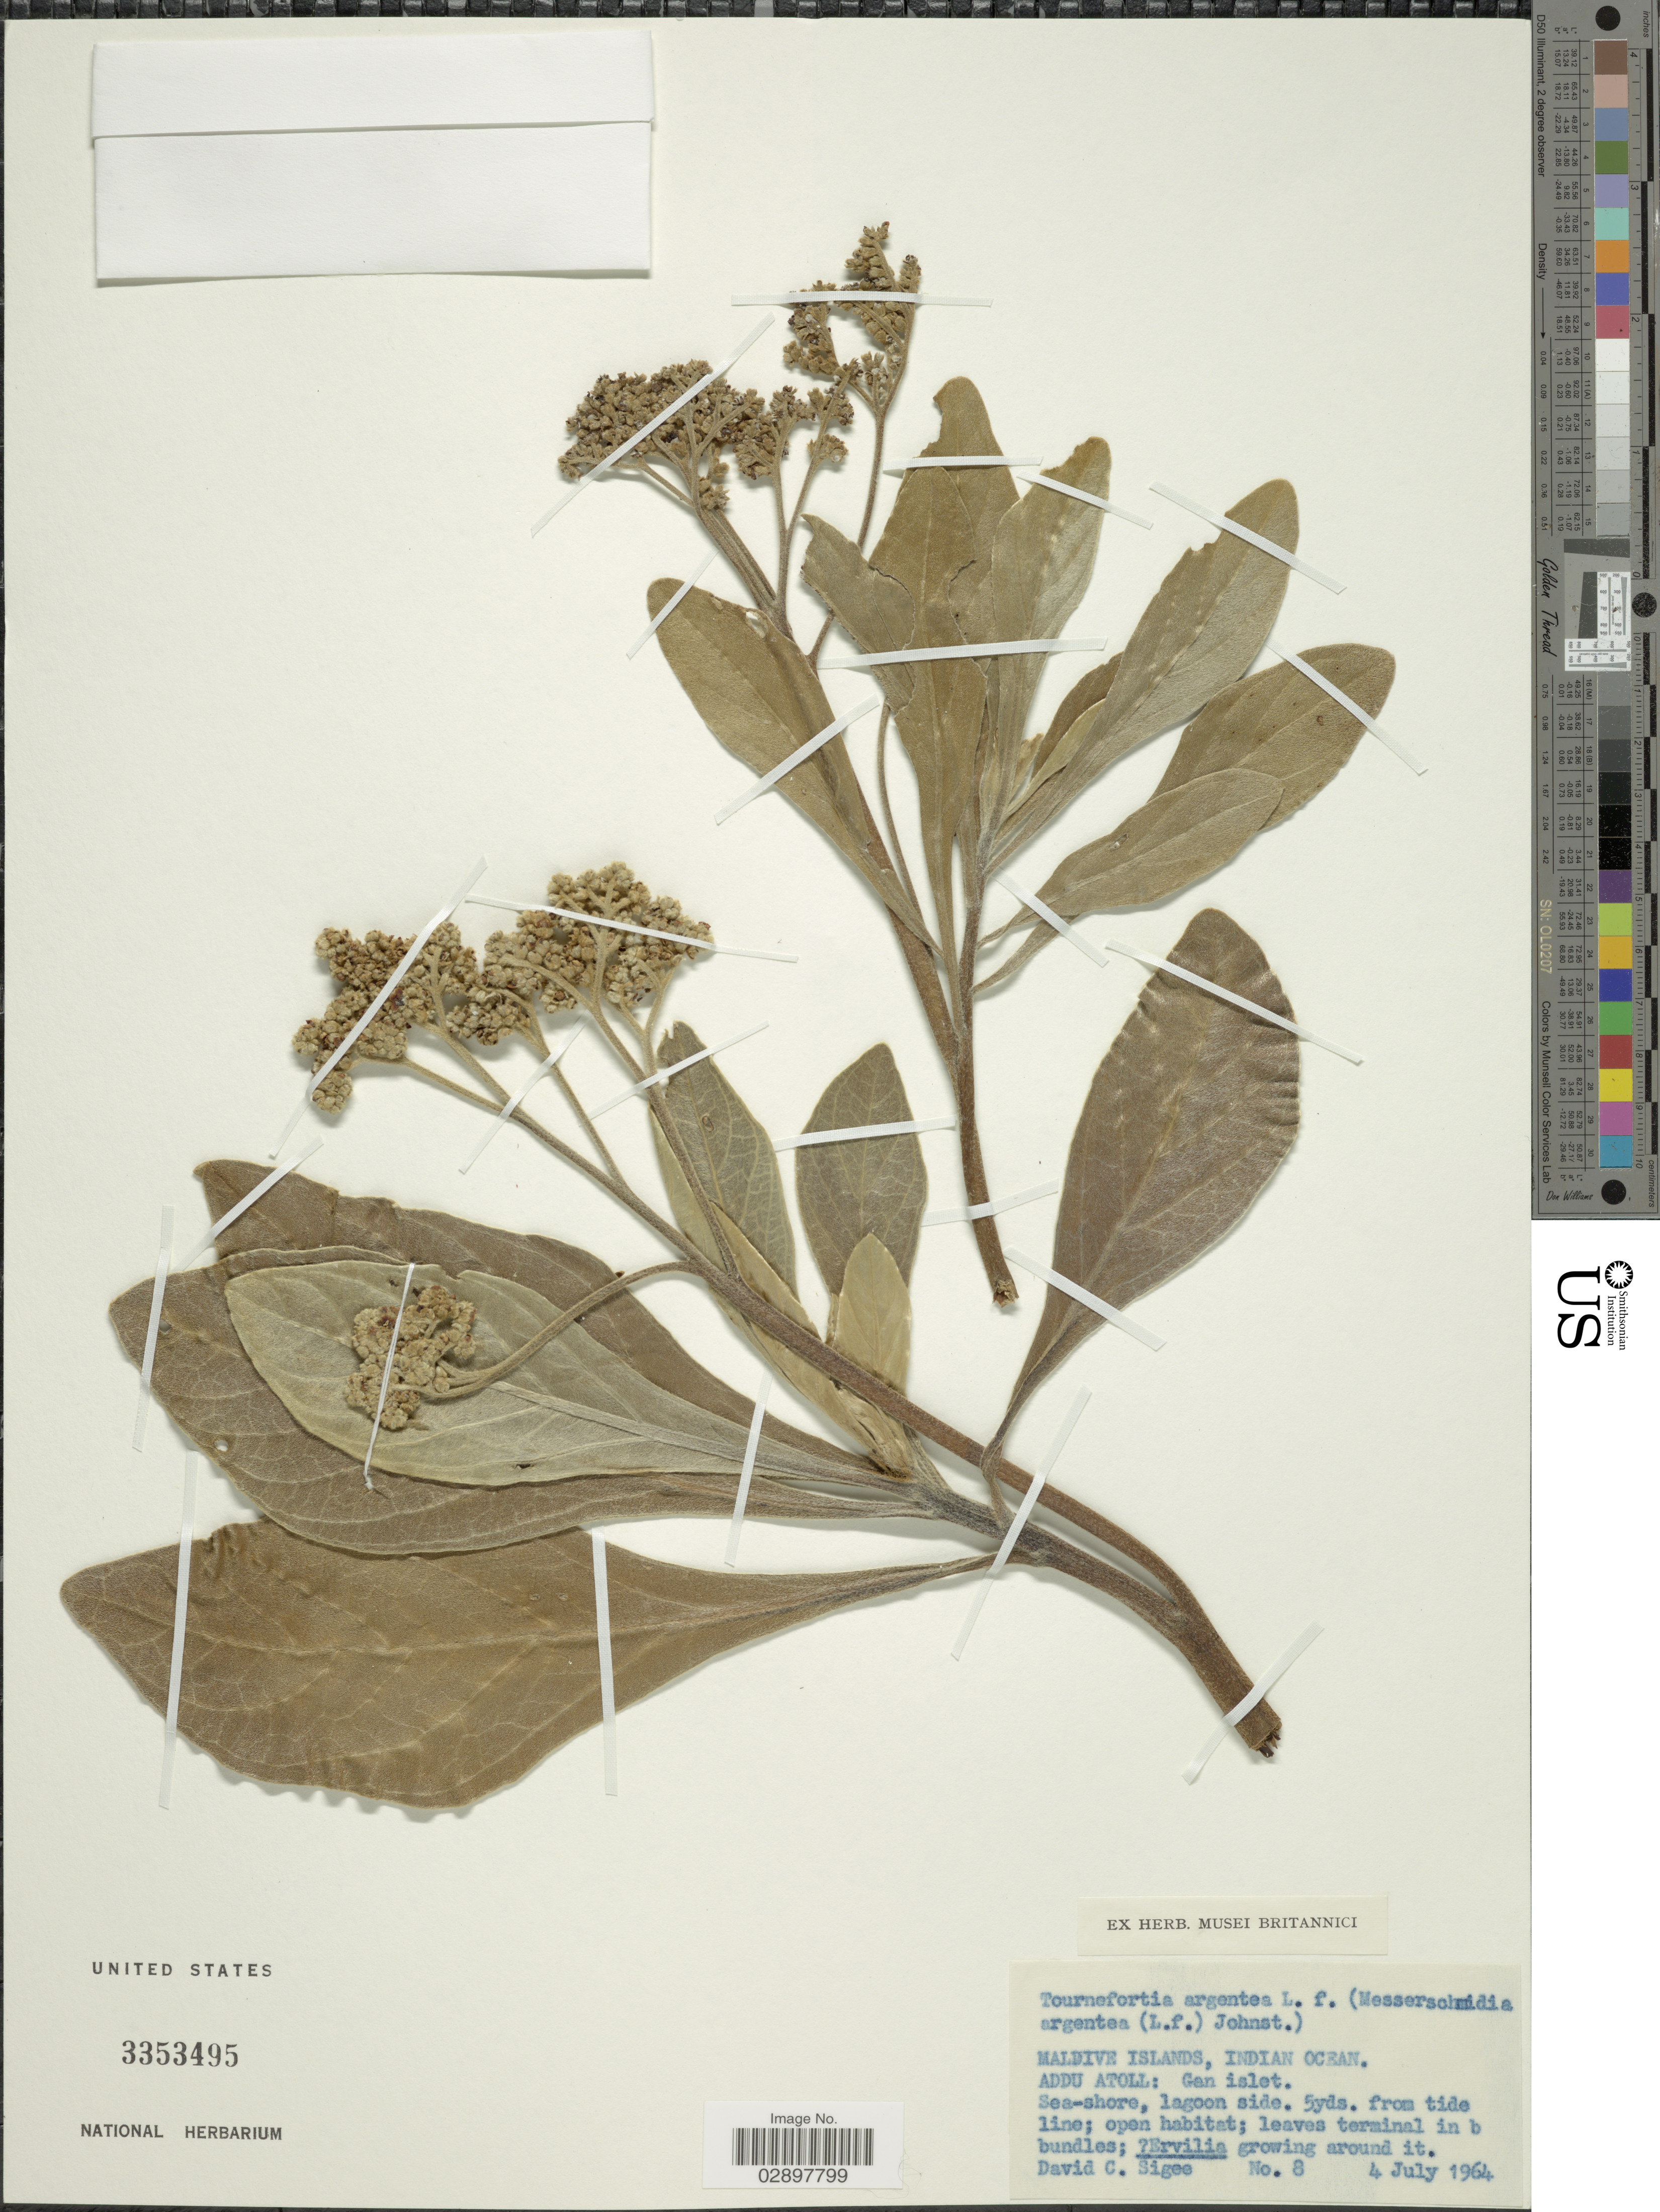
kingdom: Plantae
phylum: Tracheophyta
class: Magnoliopsida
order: Boraginales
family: Heliotropiaceae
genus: Tournefortia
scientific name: Tournefortia messerschmidia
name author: Sweet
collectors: D. C. Sigee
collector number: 8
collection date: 1964-07-04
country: Maldive Islands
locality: Indian Ocean. Addu Atoll: Gan islet.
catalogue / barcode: US 3353495